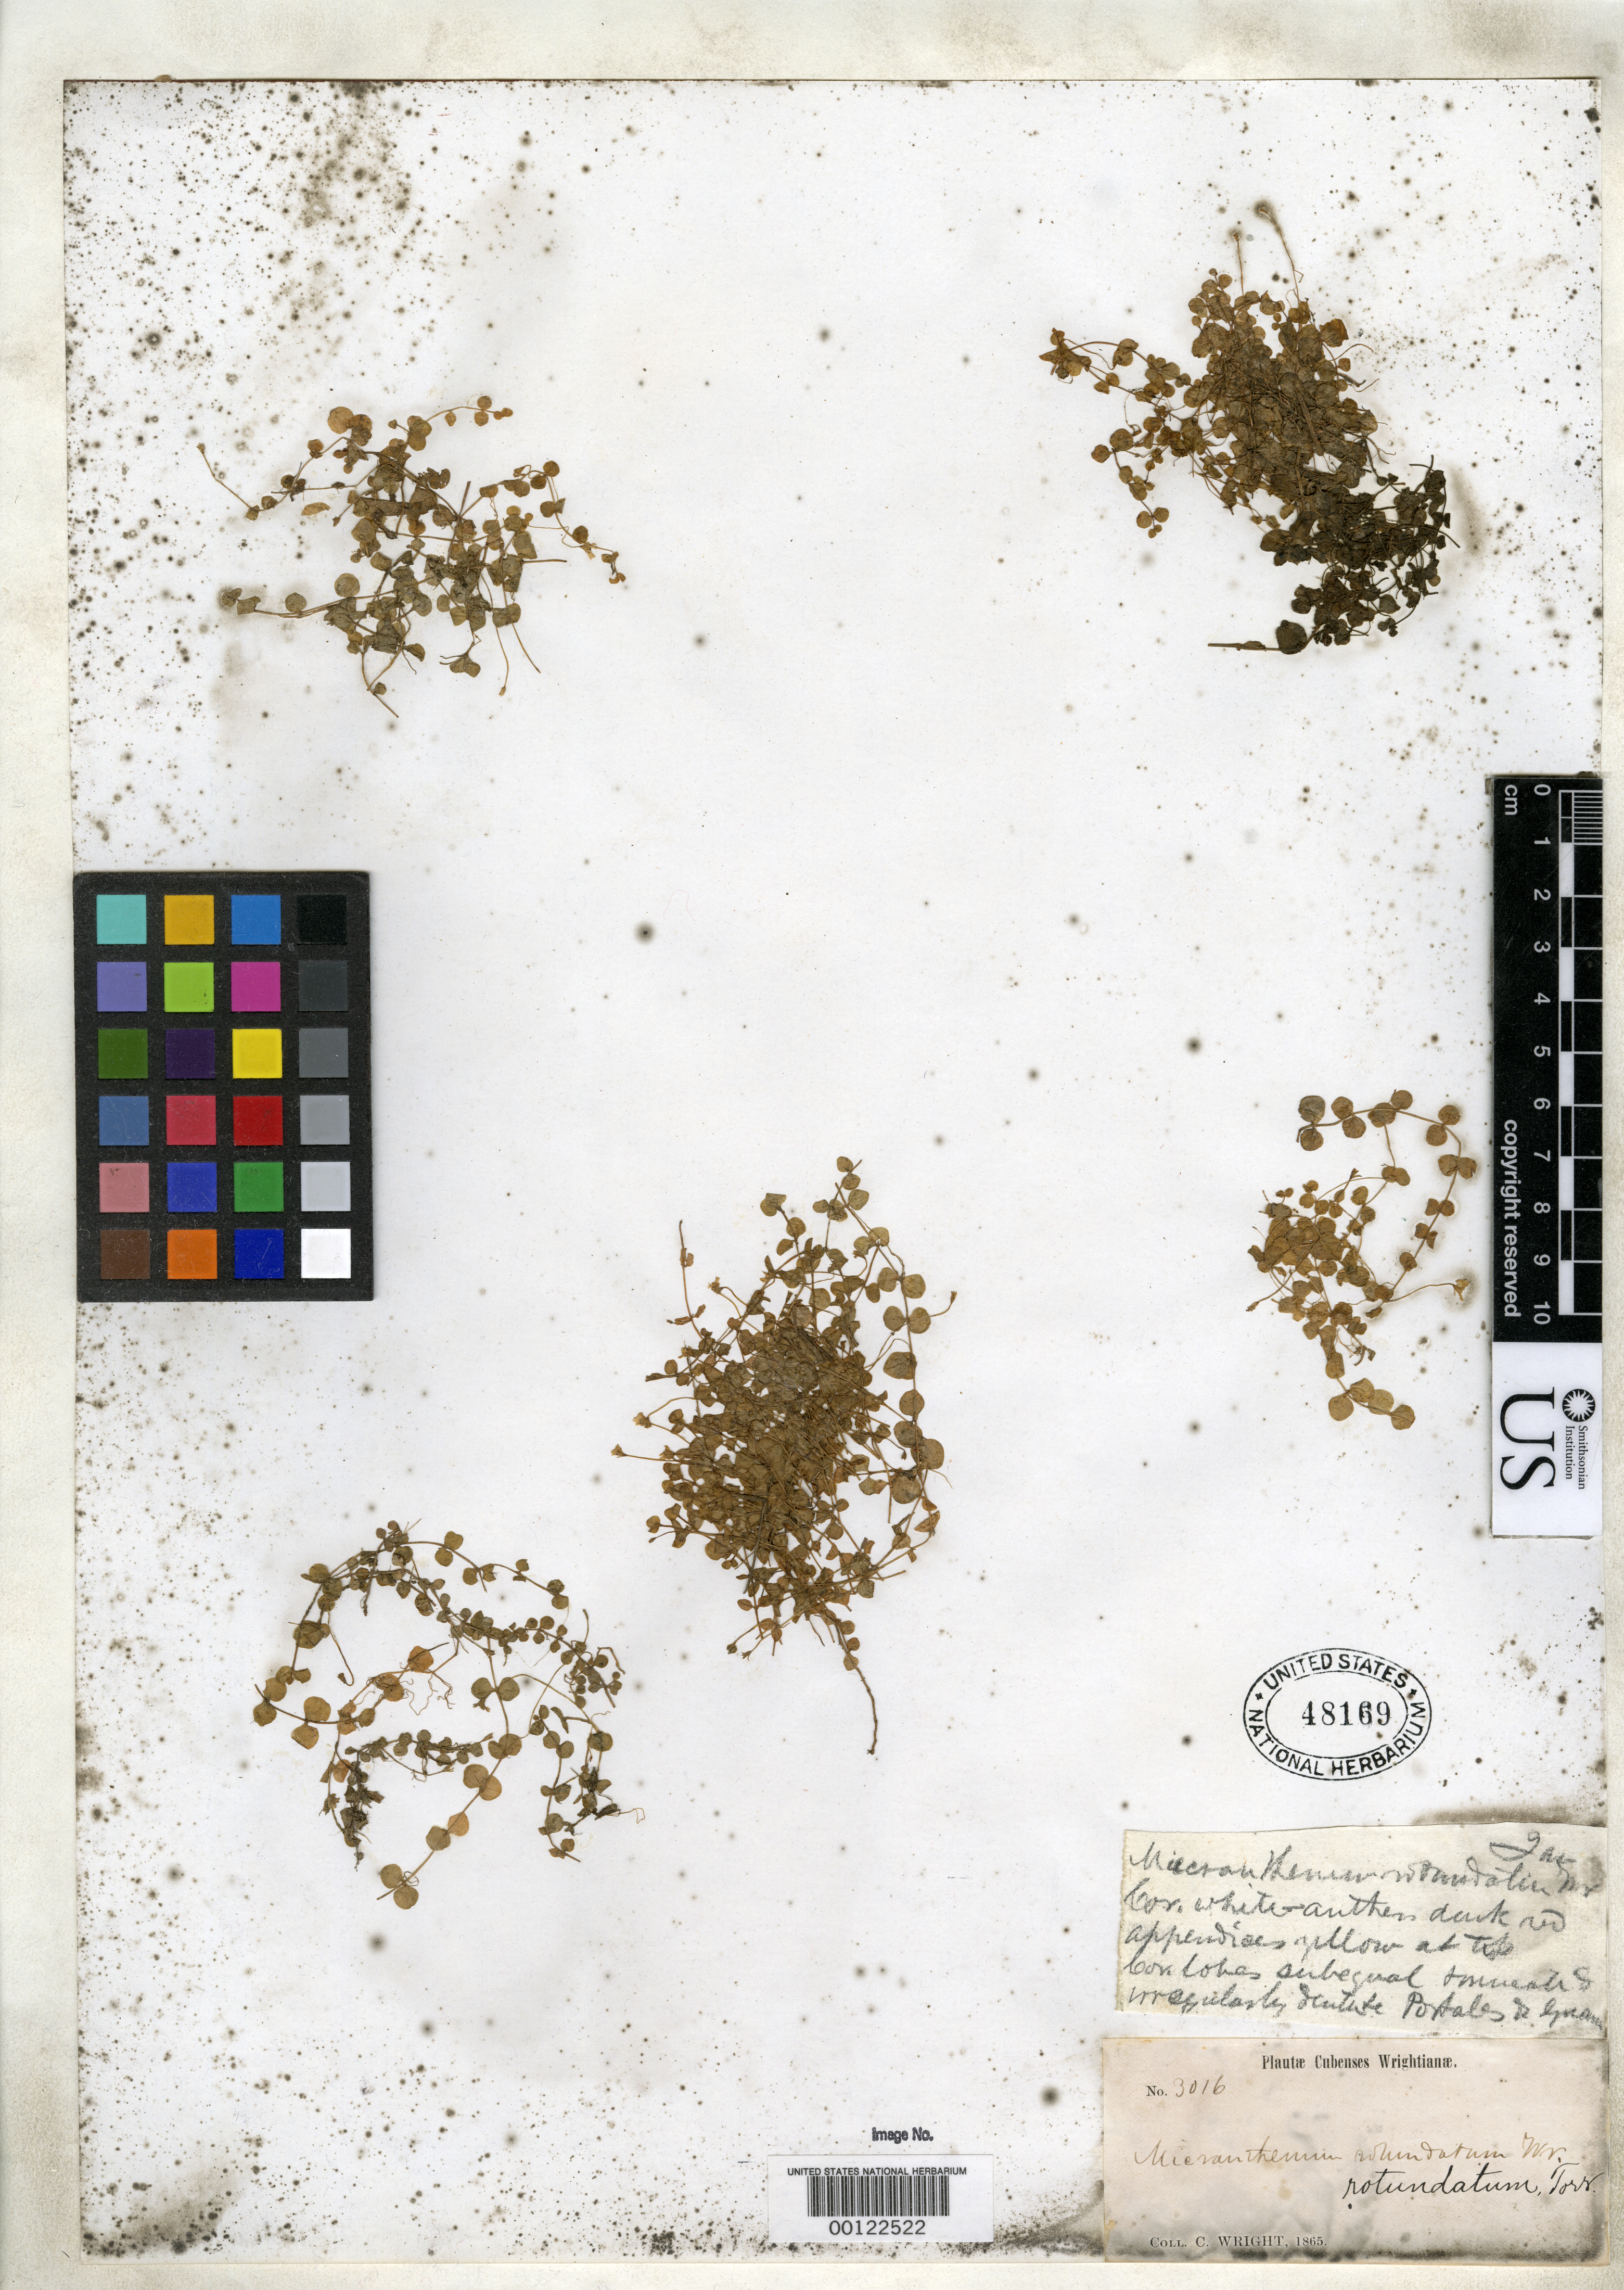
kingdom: Plantae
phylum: Tracheophyta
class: Magnoliopsida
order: Lamiales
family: Linderniaceae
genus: Micranthemum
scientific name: Micranthemum rotundatum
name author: C. Wright ex Griseb.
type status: Isotype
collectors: C. Wright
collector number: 3016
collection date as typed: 1865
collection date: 1865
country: Cuba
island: Greater Antilles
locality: Portales R.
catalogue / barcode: US 48169